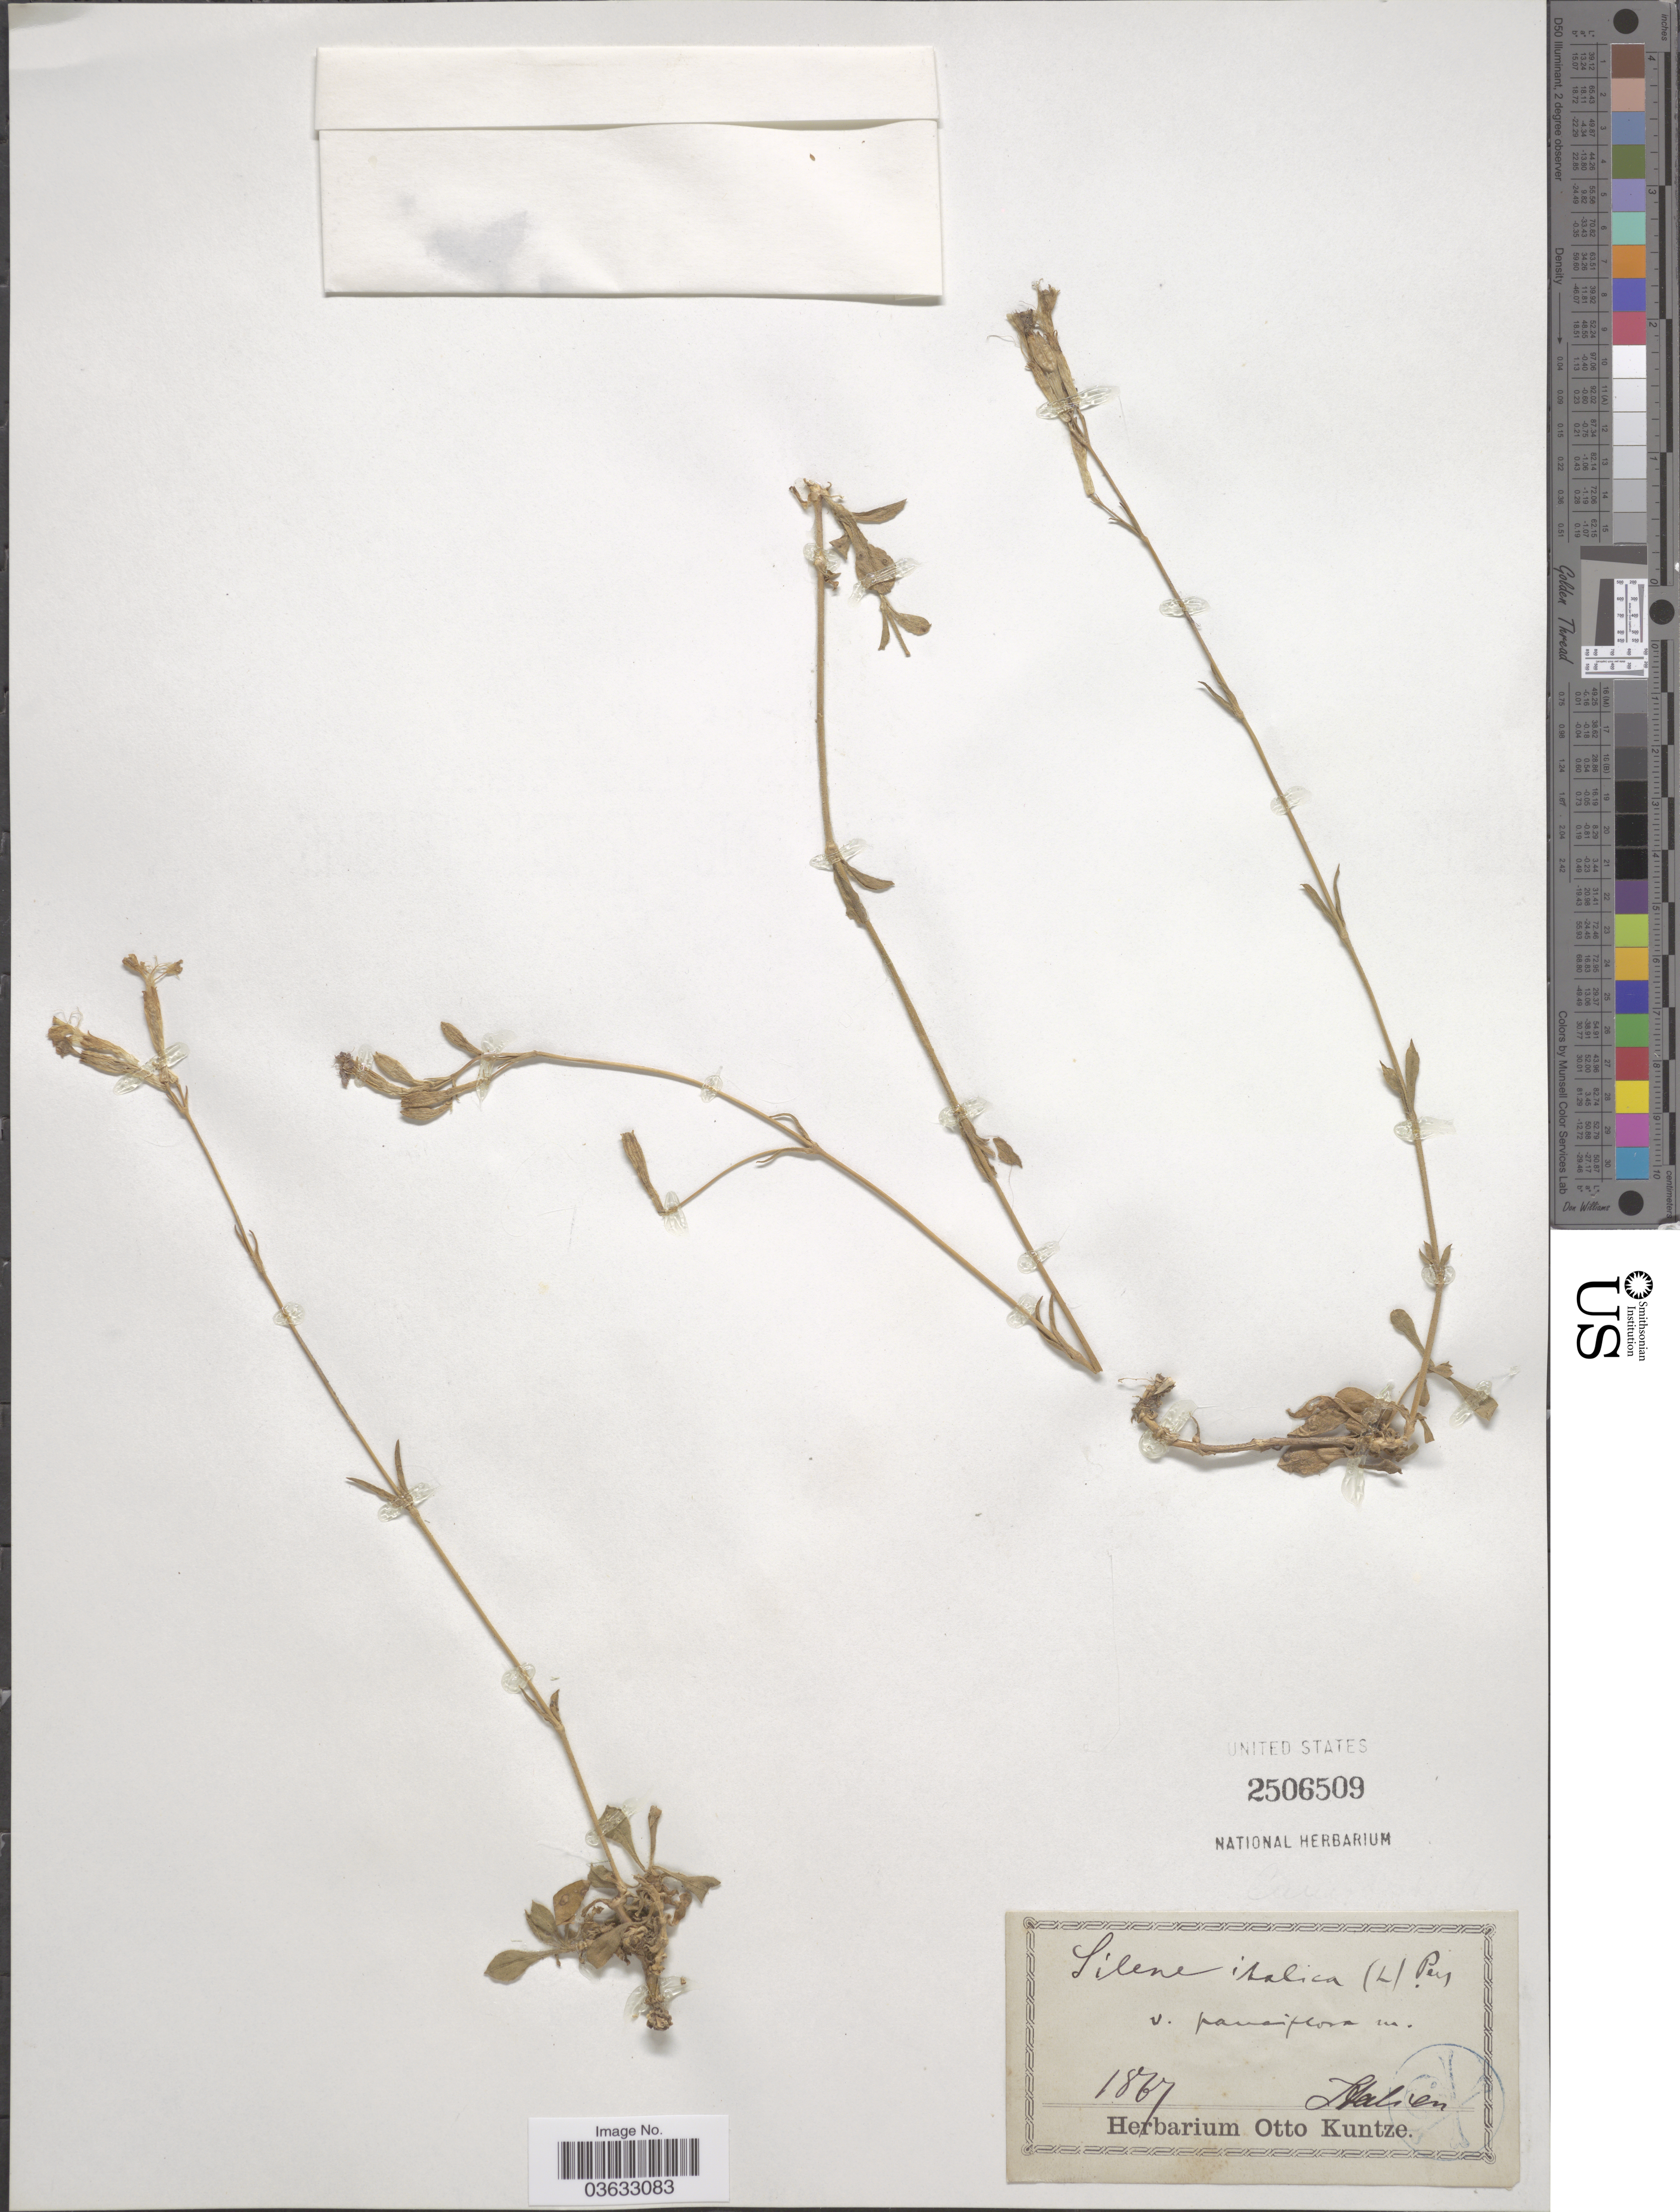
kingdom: Plantae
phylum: Tracheophyta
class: Magnoliopsida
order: Caryophyllales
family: Caryophyllaceae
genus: Silene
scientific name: Silene italica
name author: (L.) Pers.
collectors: ex herb. Otto Kuntze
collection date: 1867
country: Italy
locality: Italien.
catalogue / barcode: US 2506509